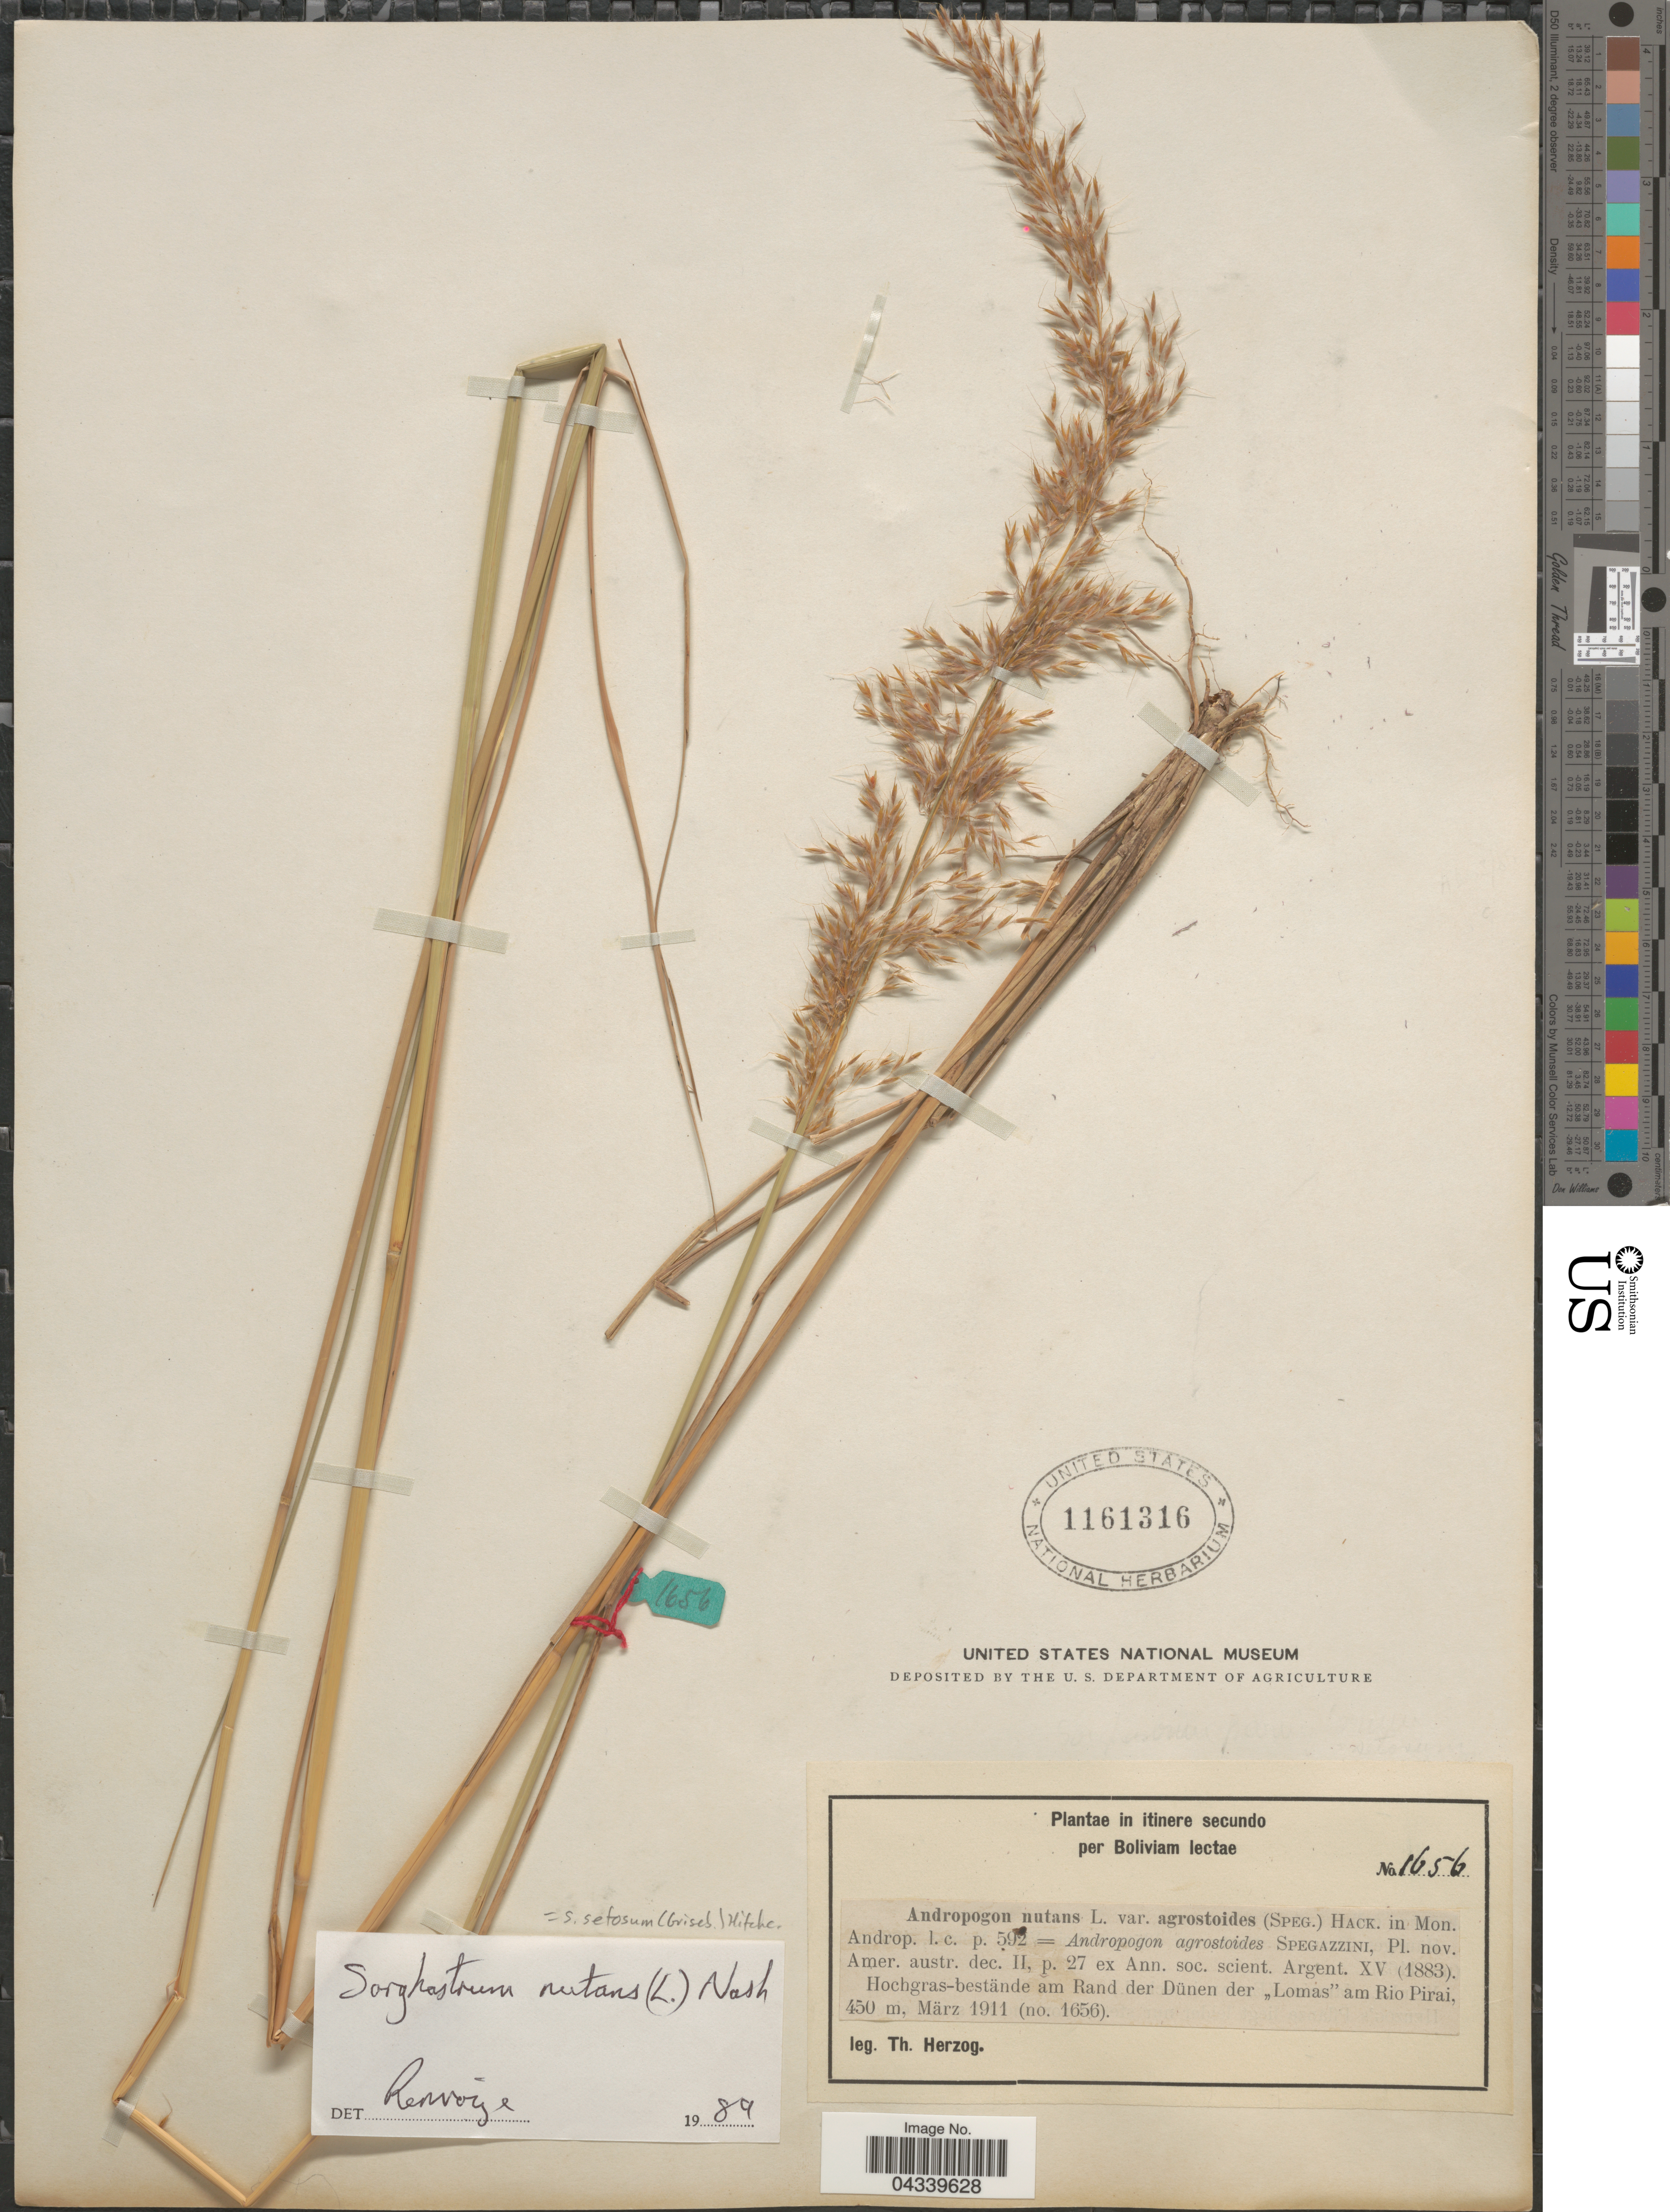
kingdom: Plantae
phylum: Tracheophyta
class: Liliopsida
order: Poales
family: Poaceae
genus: Sorghastrum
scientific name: Sorghastrum setosum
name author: (Griseb.) Hitchc.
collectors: T. Herzog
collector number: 1656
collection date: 1911-03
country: Bolivia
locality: In itinere secundo. Am Rand der Dünen der "Lomas" am Rio Pirai.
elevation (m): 450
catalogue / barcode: US 1161316